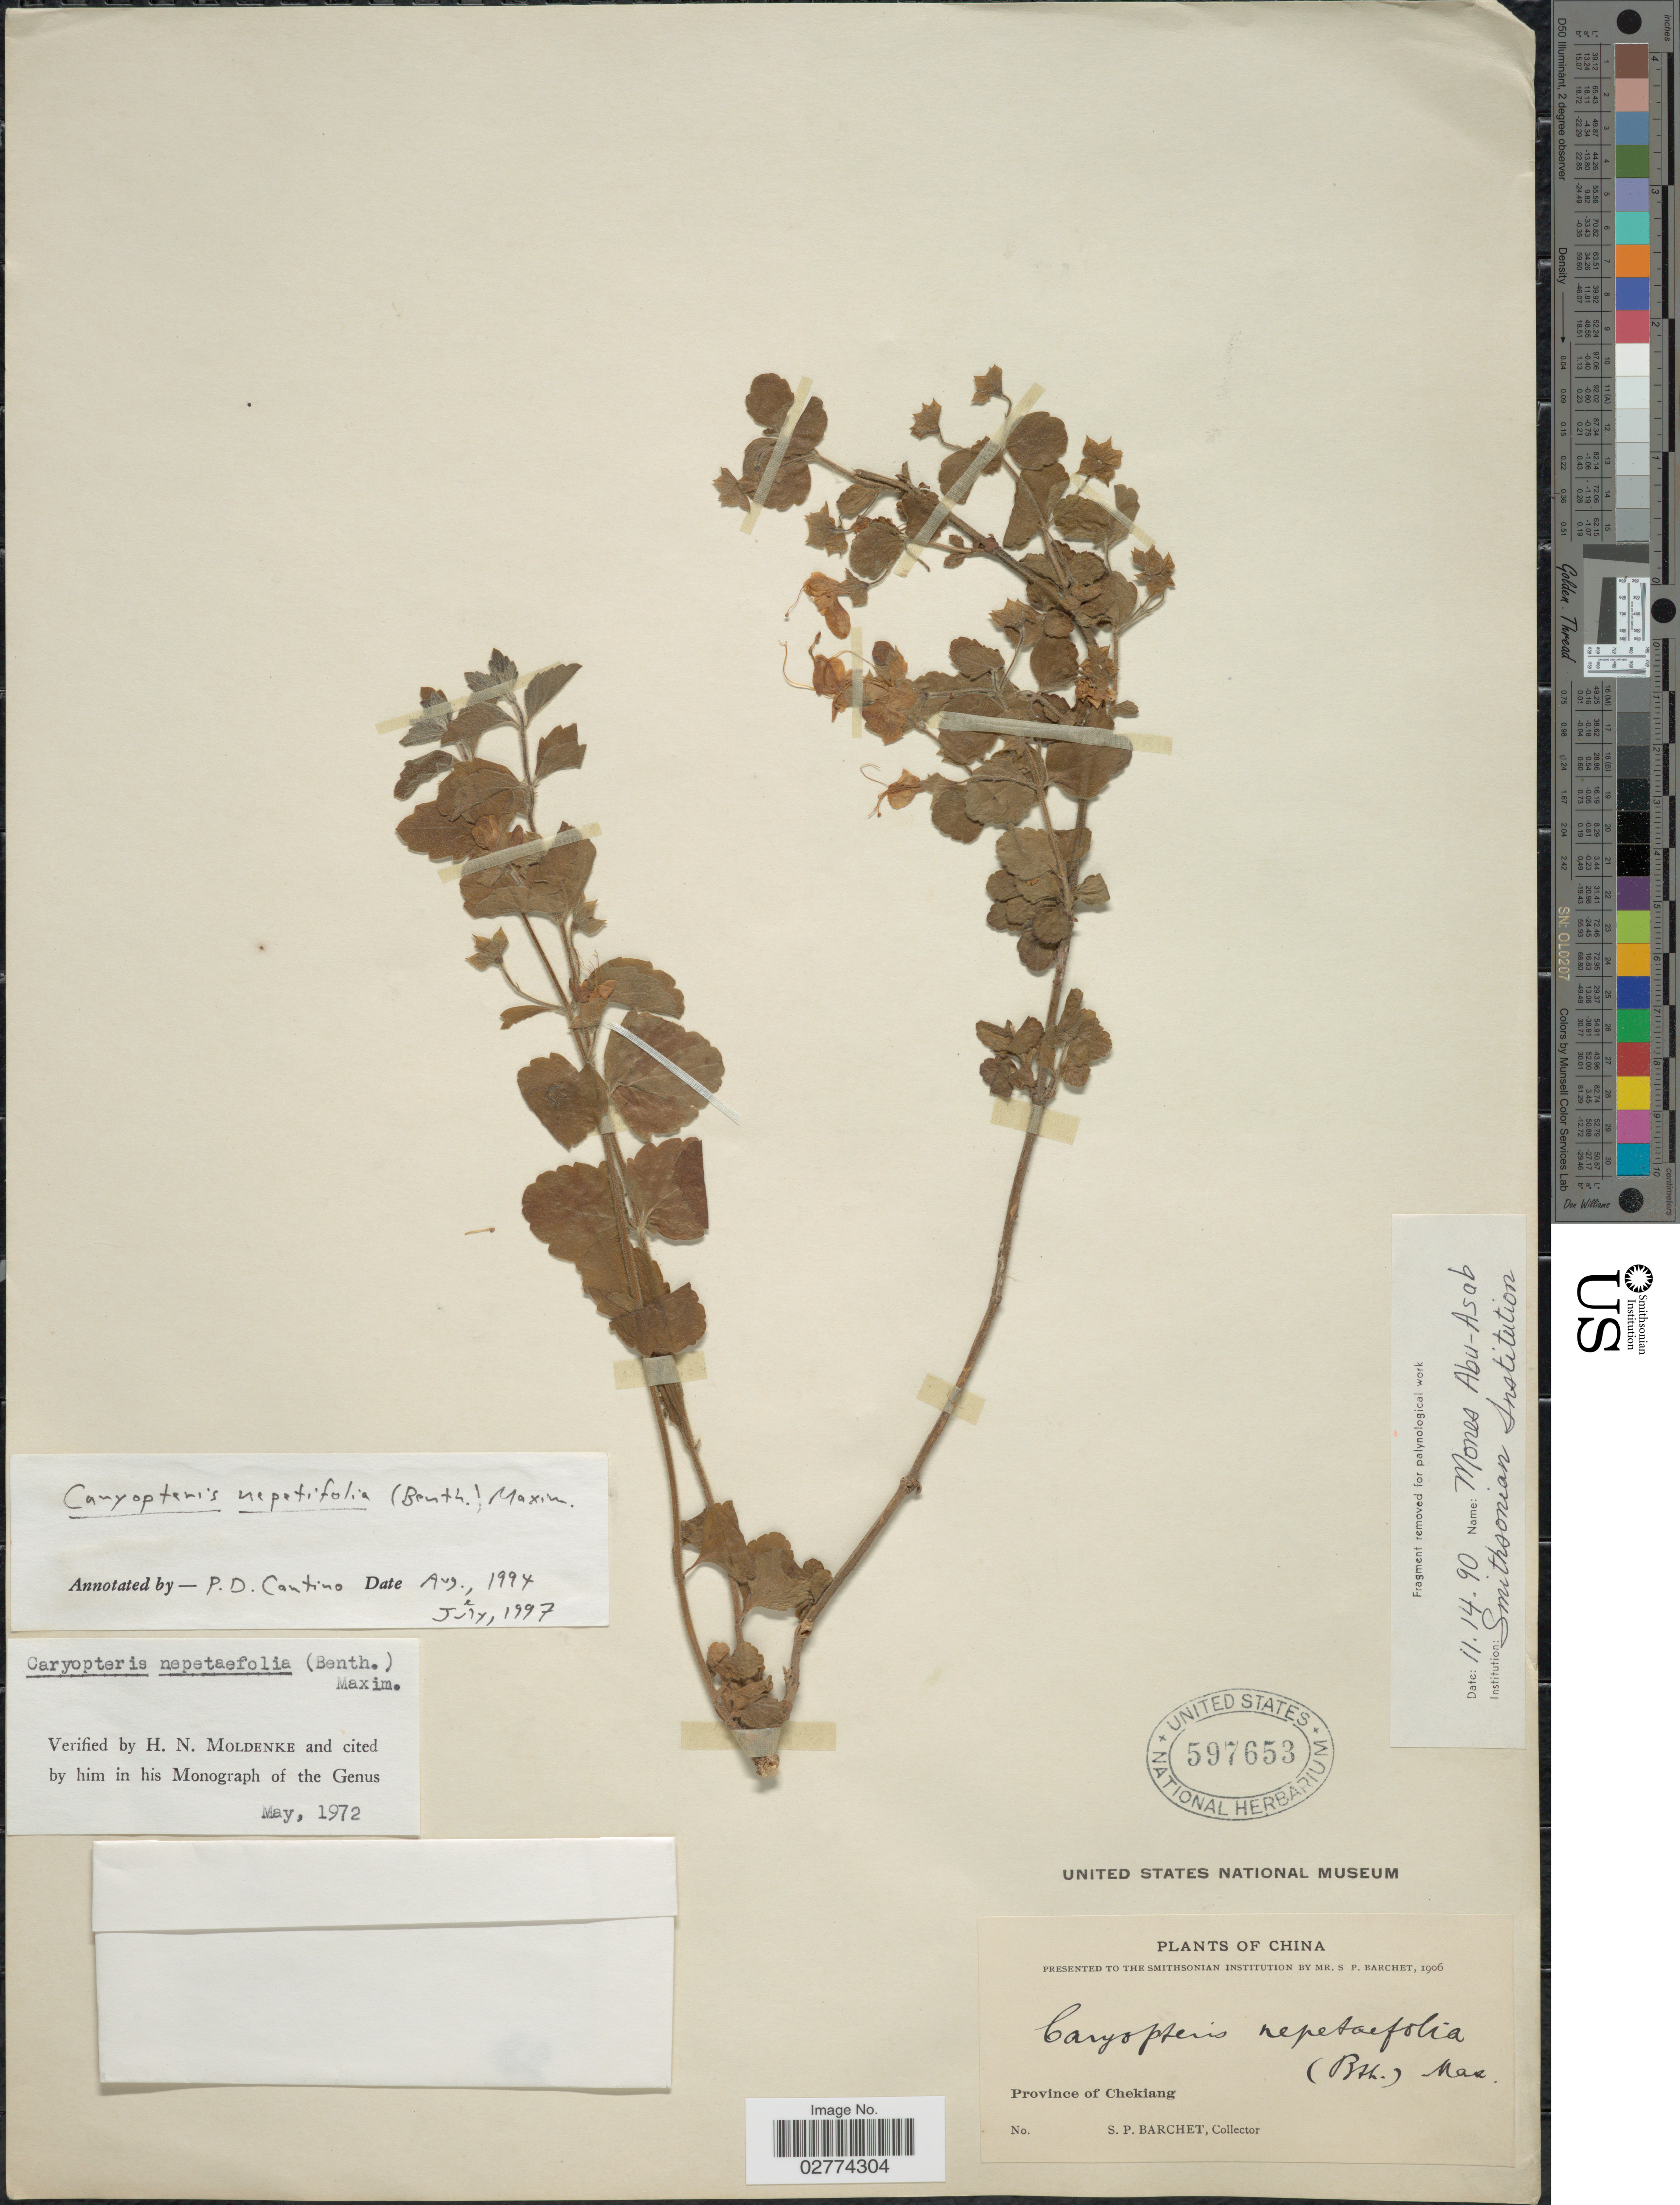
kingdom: Plantae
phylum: Tracheophyta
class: Magnoliopsida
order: Lamiales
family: Lamiaceae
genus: Caryopteris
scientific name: Caryopteris nepetifolia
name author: (Benth.) Maxim.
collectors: S. P. Barchet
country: China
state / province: Zhejiang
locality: Province of Chekiang.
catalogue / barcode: US 597653